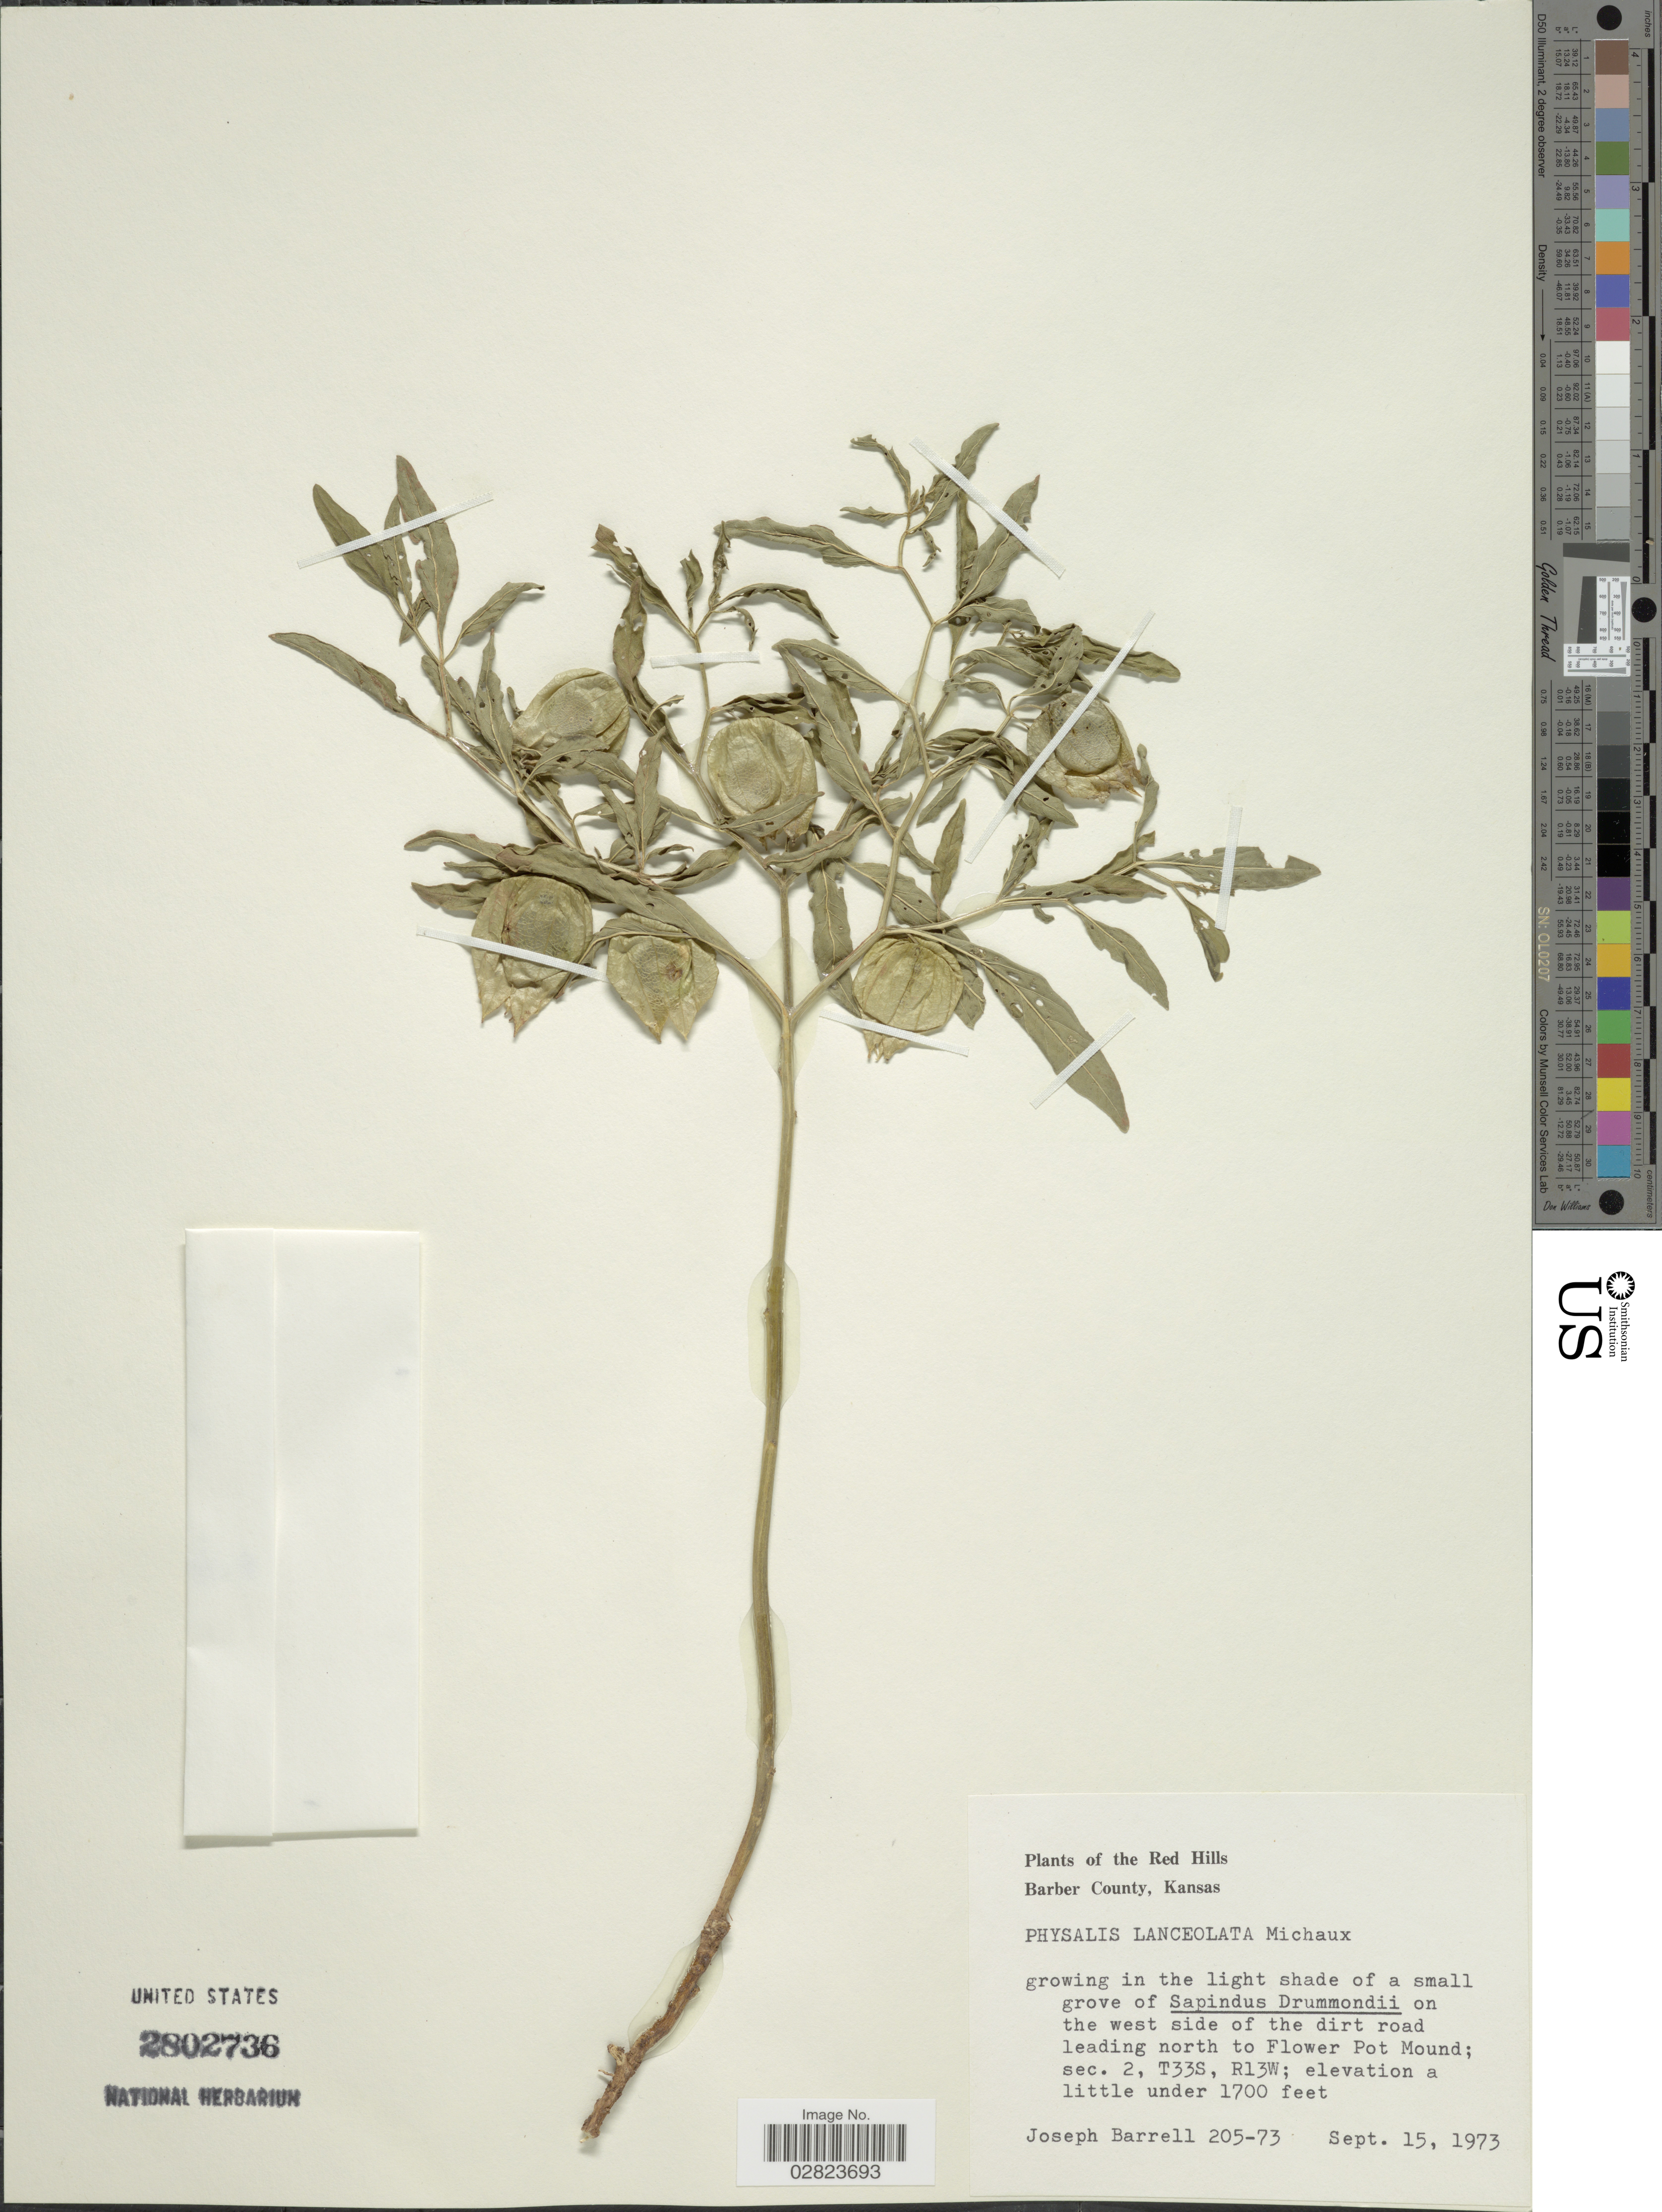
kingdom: Plantae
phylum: Tracheophyta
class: Magnoliopsida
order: Solanales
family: Solanaceae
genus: Physalis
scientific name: Physalis lanceolata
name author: Michx.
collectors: J. Barrell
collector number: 205-73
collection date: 1973-09-15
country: United States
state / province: Kansas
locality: Red Hills. Barber County. On the west side of the dirt road leading north to Flower Pot Mound; sec. 2, T33S, R13W.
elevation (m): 518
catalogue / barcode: US 2802736